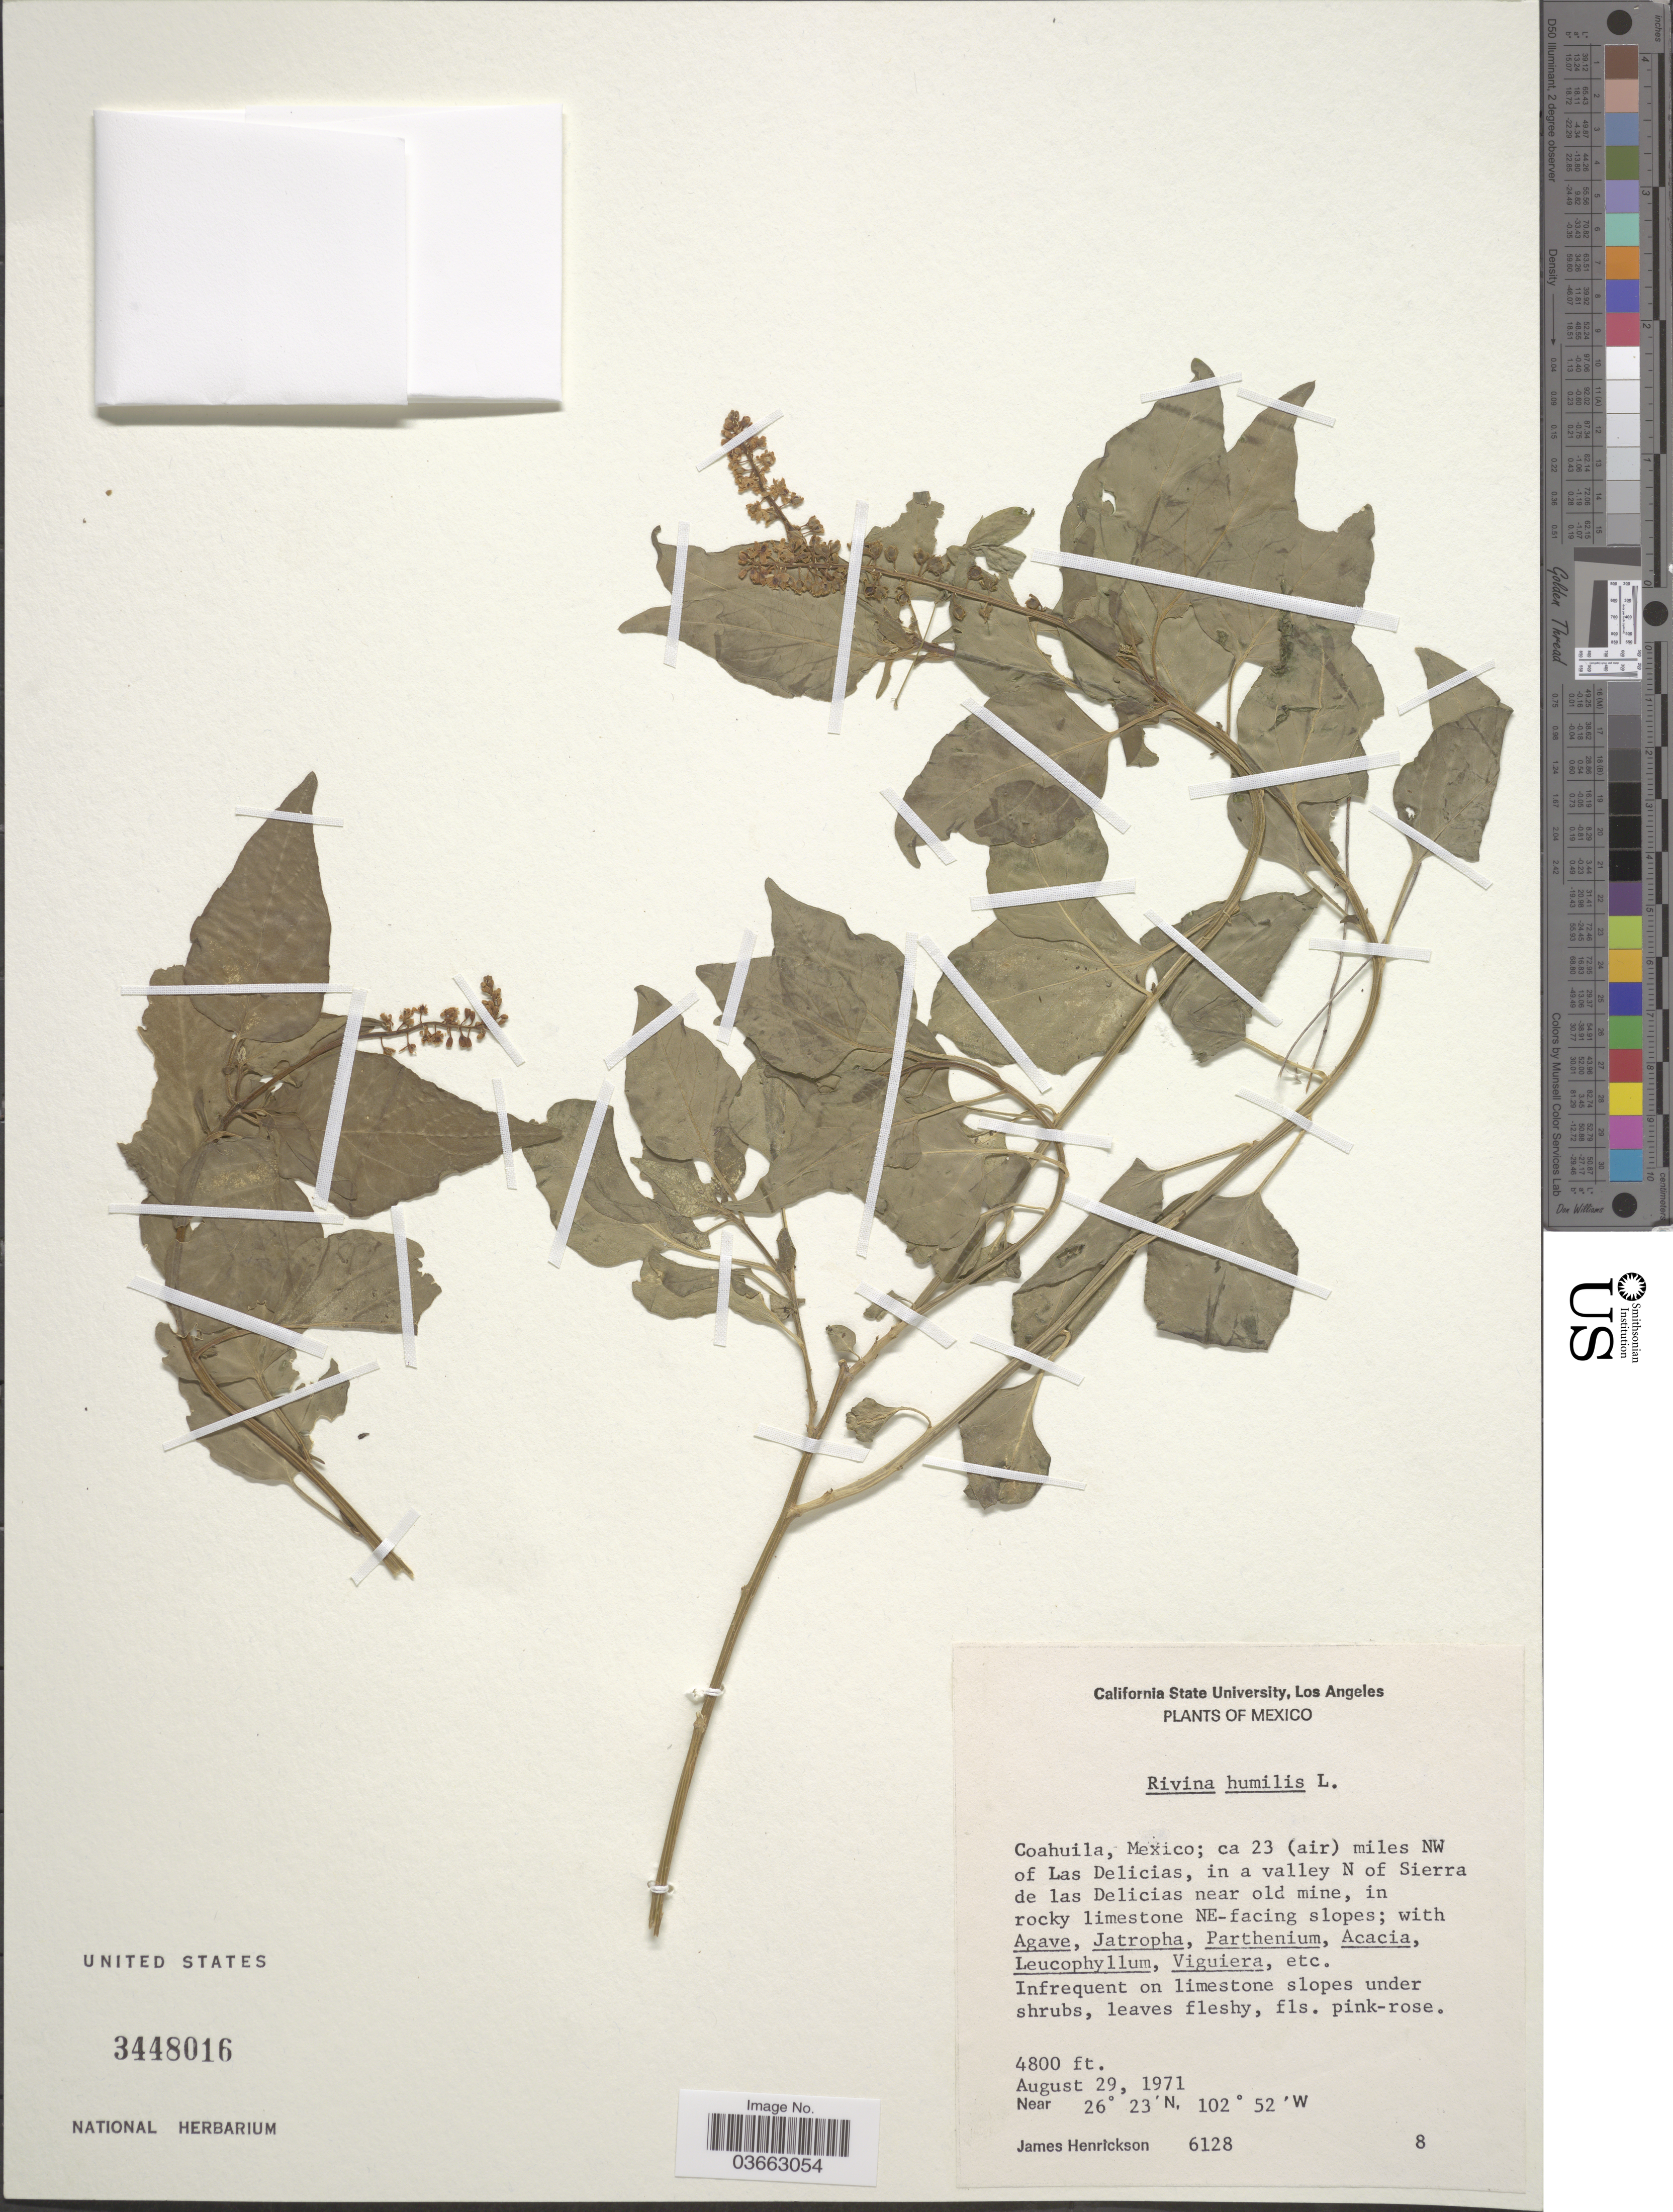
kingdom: Plantae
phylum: Tracheophyta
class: Magnoliopsida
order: Caryophyllales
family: Phytolaccaceae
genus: Rivina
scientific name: Rivina humilis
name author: L.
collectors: J. Henrickson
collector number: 6128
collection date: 1971-08-29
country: Mexico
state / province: Coahuila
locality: Ca 23 (air) miles NW of Las Delicias, in a valley N of Sierra de las Delicias near old mine, in rocky limestone NE-facing slopes.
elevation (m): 1463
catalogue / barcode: US 3448016